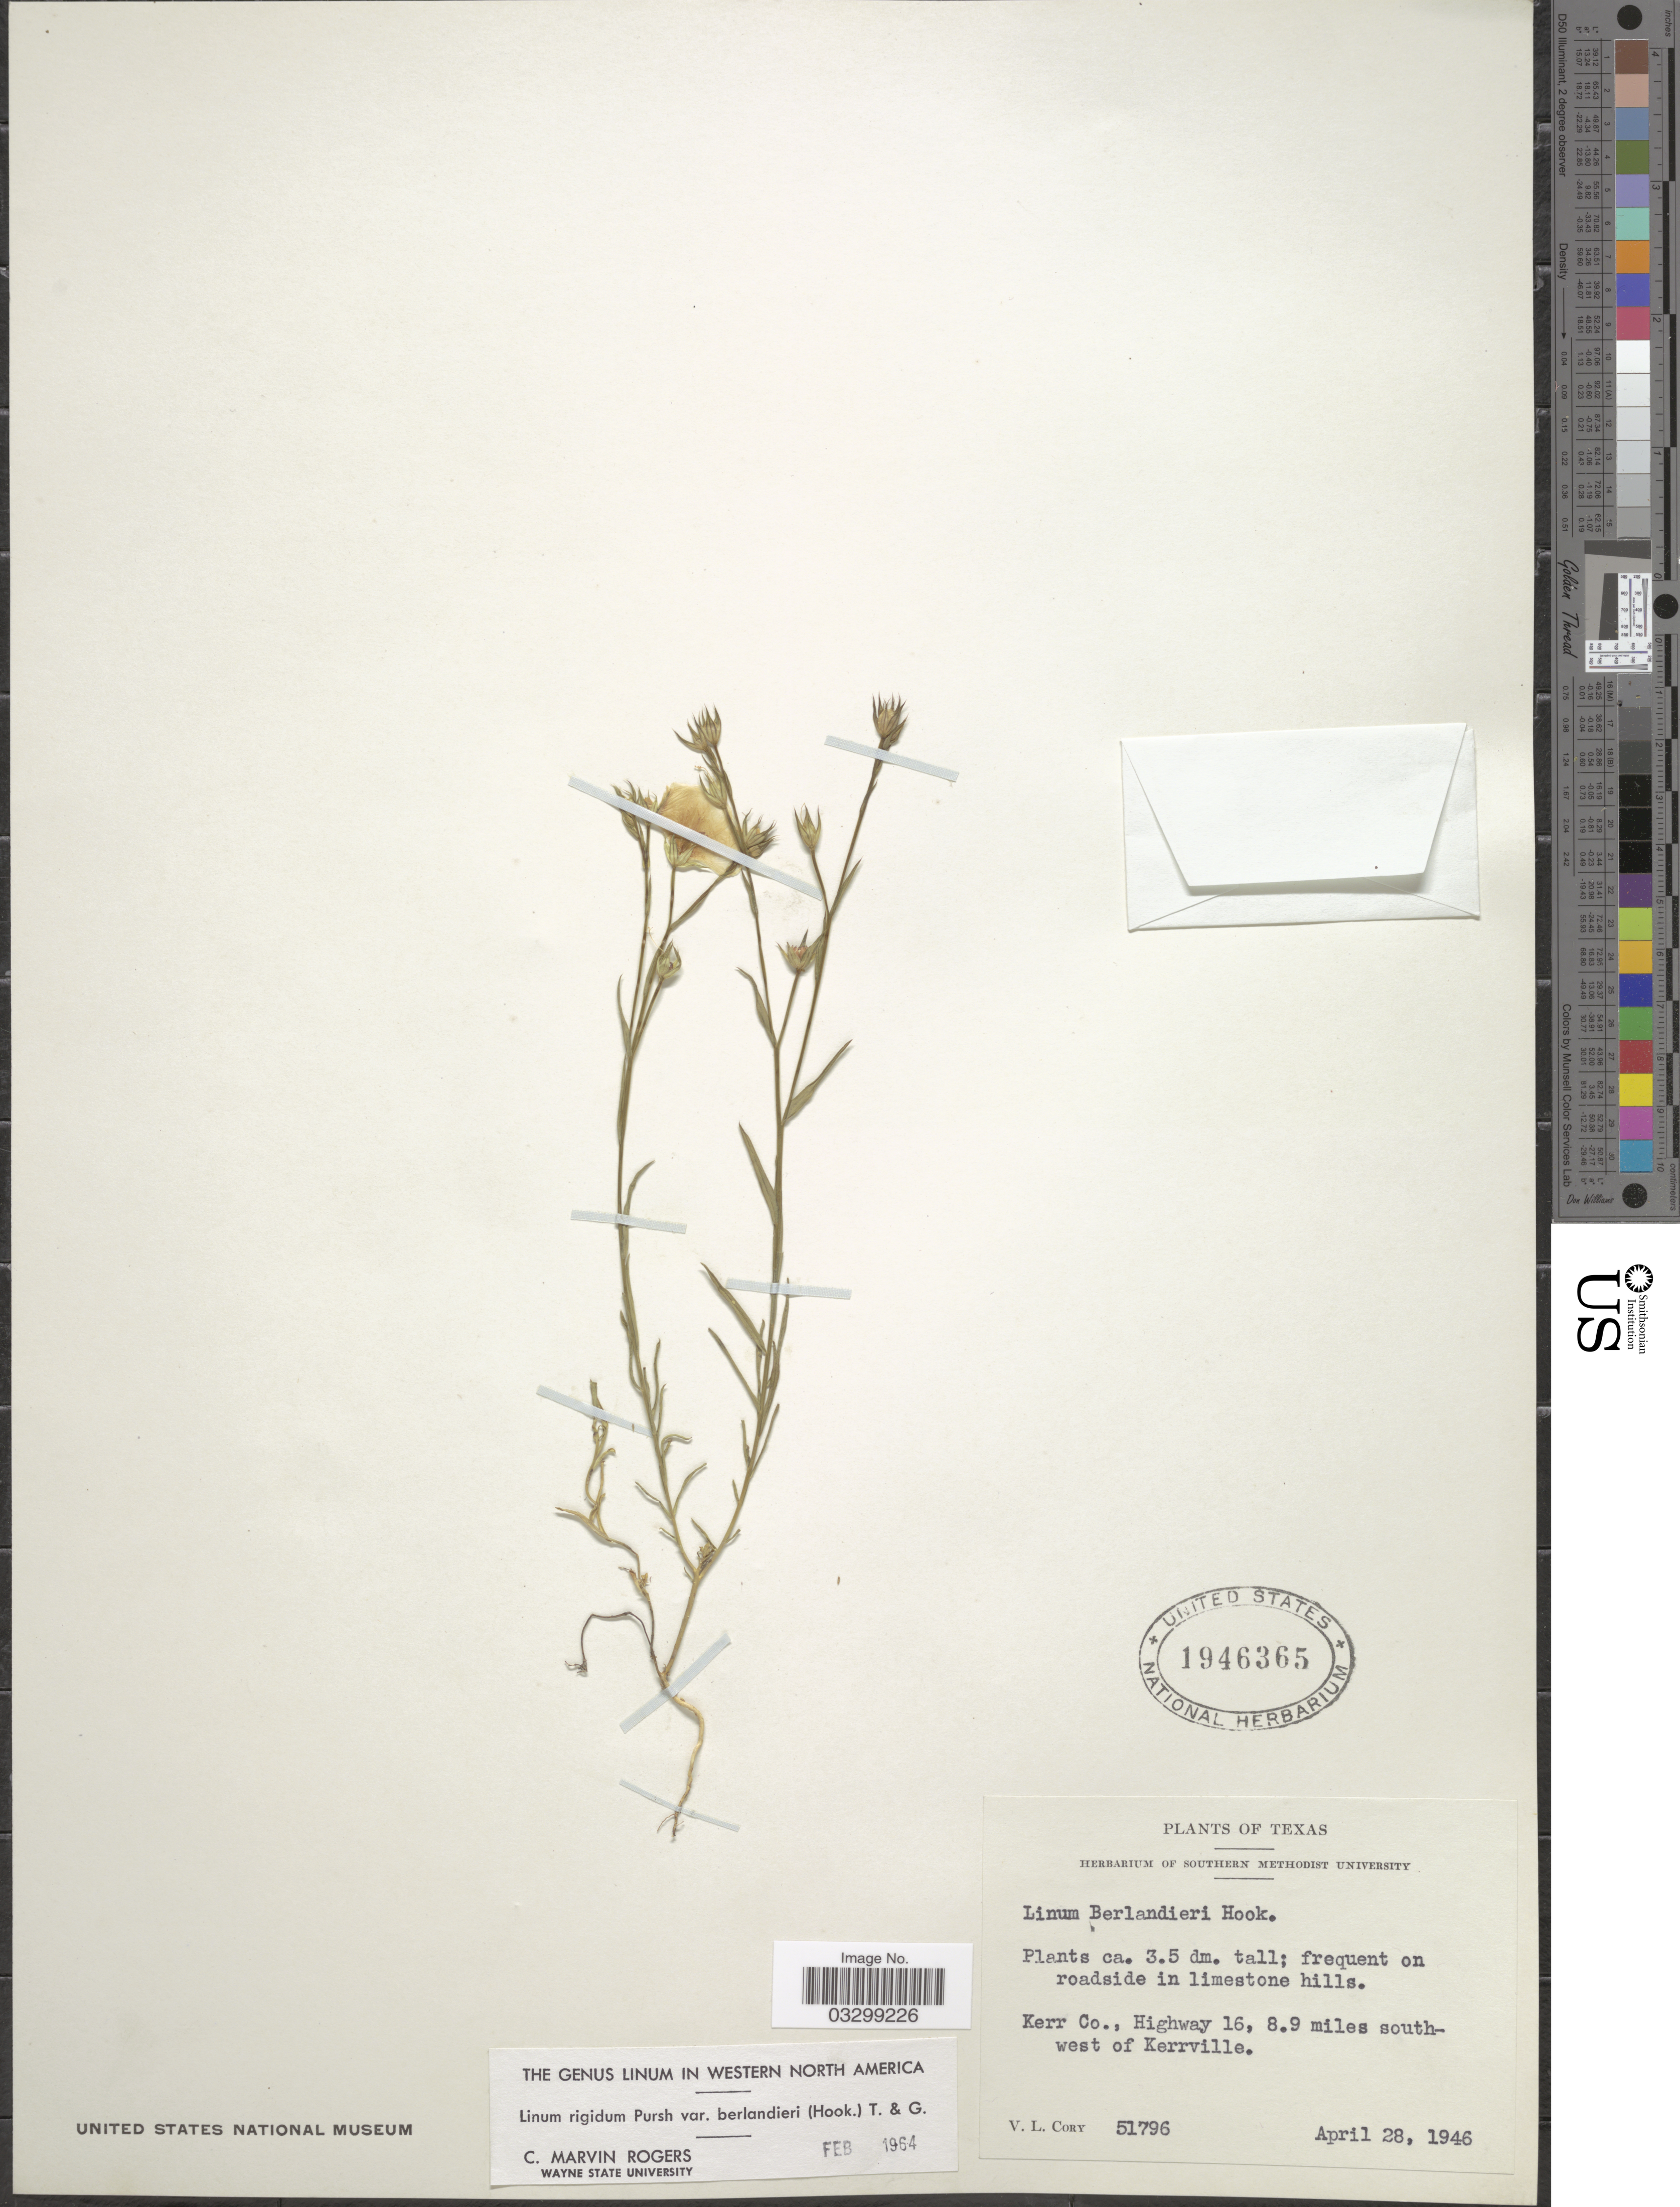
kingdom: Plantae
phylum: Tracheophyta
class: Magnoliopsida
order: Malpighiales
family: Linaceae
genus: Linum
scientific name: Linum rigidum var. berlandieri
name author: Pursh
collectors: V. Cory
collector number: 51796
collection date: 1946-04-28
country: United States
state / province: Texas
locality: Kerr Co., Highway 16, 8.9 miles southwest of Kerrville.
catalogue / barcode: US 1946365